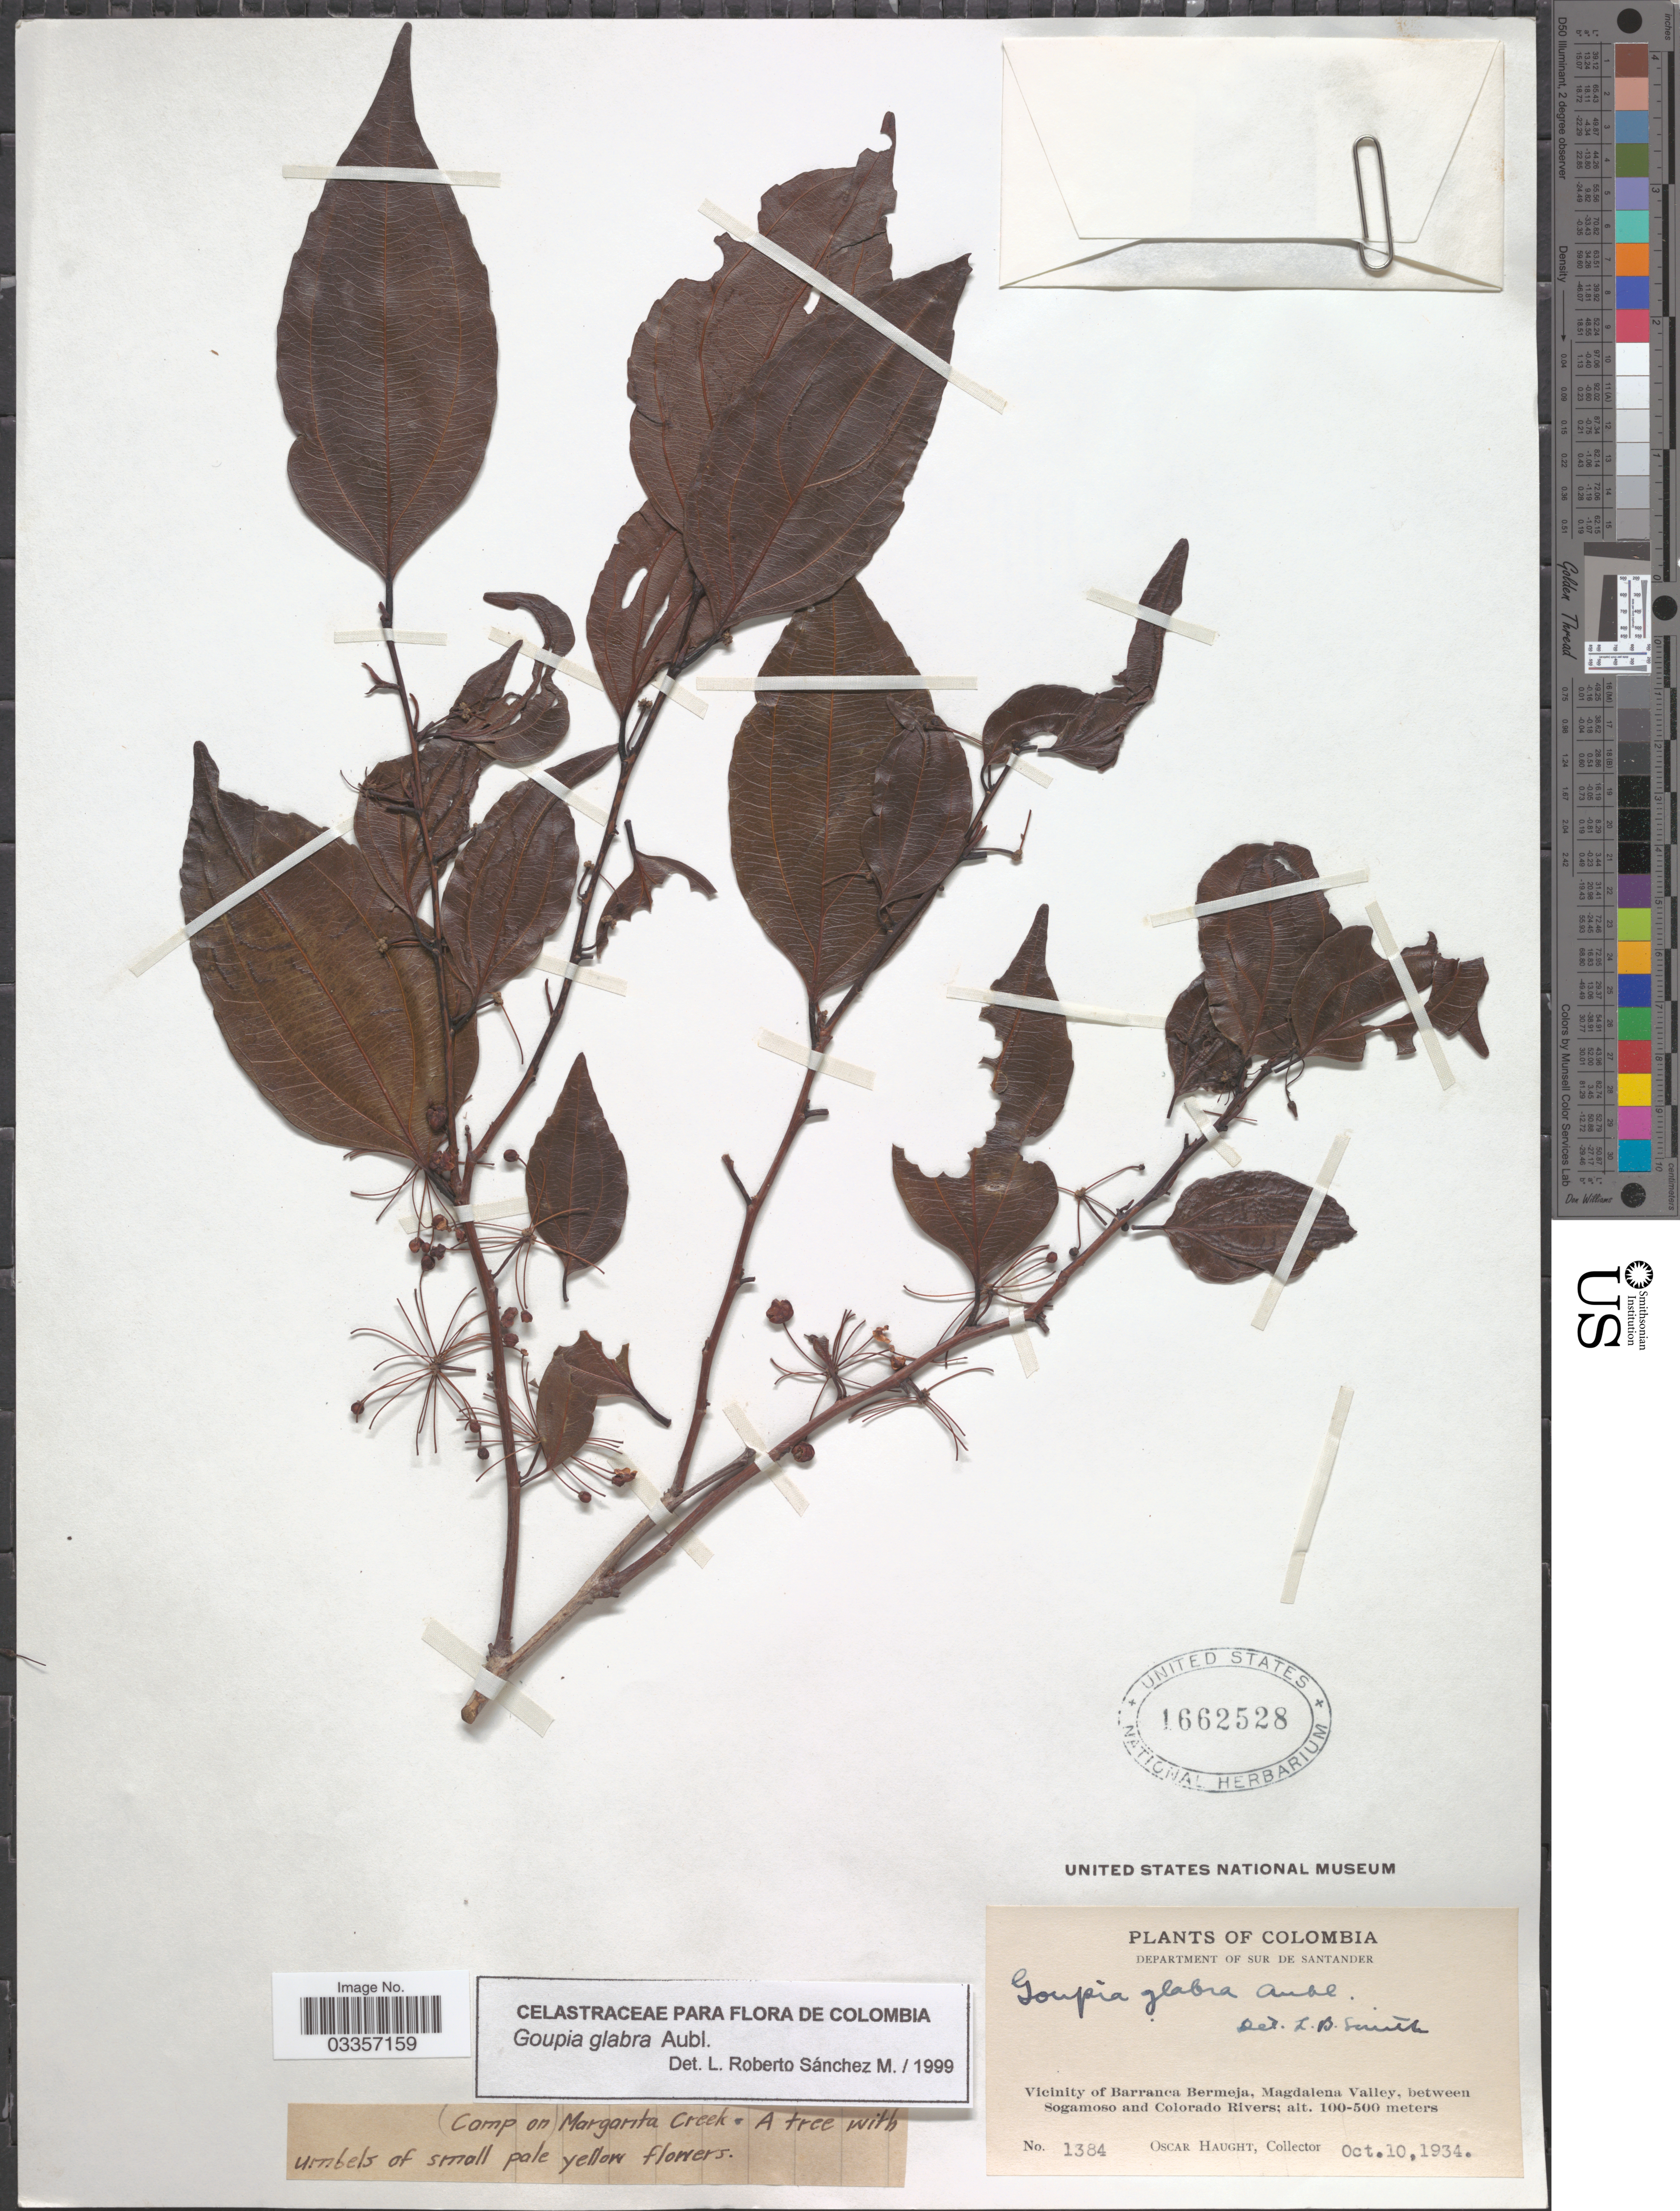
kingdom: Plantae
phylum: Tracheophyta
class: Magnoliopsida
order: Malpighiales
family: Goupiaceae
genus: Goupia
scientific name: Goupia glabra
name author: Aubl.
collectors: O. L. Haught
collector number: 1384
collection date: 1934-10-10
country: Colombia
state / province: Santander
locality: Department of Sur de Santander, Vicinity of Barranca Bermeja, Magdalena Valley, between Sogamoso and Colorado Rivers.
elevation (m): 100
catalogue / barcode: US 1662528